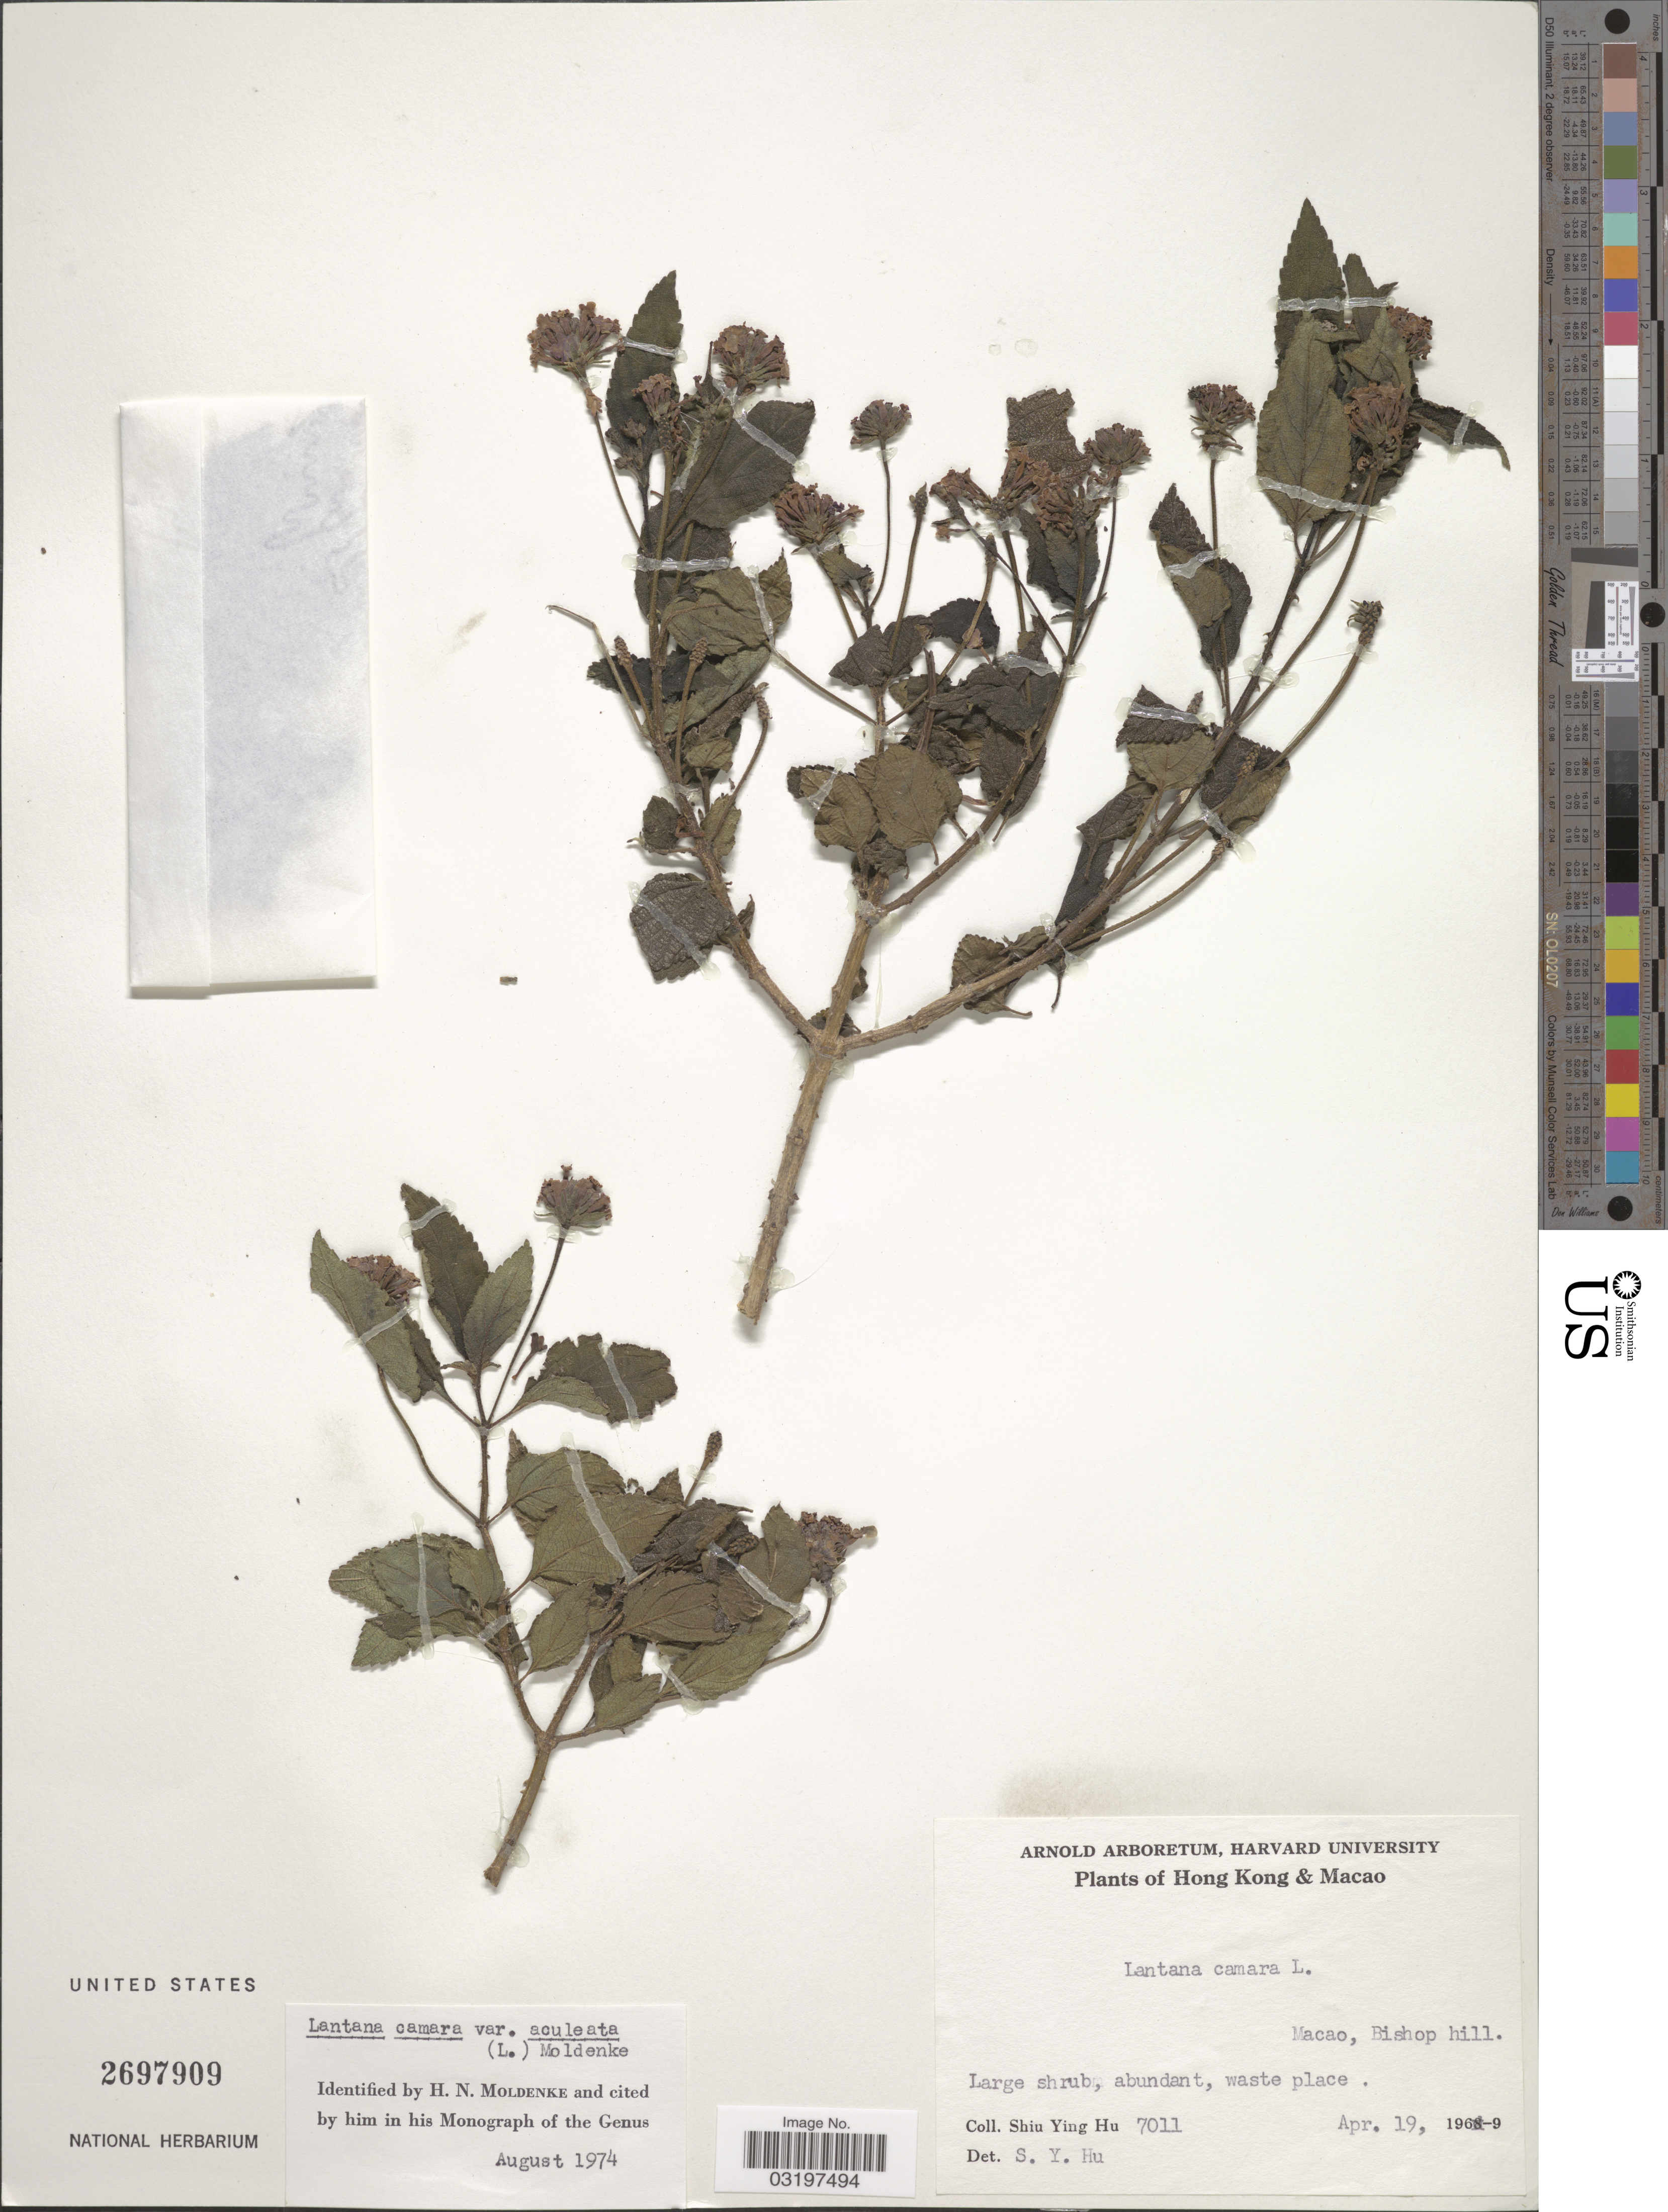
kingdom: Plantae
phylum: Tracheophyta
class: Magnoliopsida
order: Lamiales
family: Verbenaceae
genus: Lantana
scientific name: Lantana camara var. aculeata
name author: (L.) Moldenke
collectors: S. Y. Hu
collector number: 7011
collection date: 1969-04-19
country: China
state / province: Macau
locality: Macao, Bishop hill.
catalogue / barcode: US 2697909